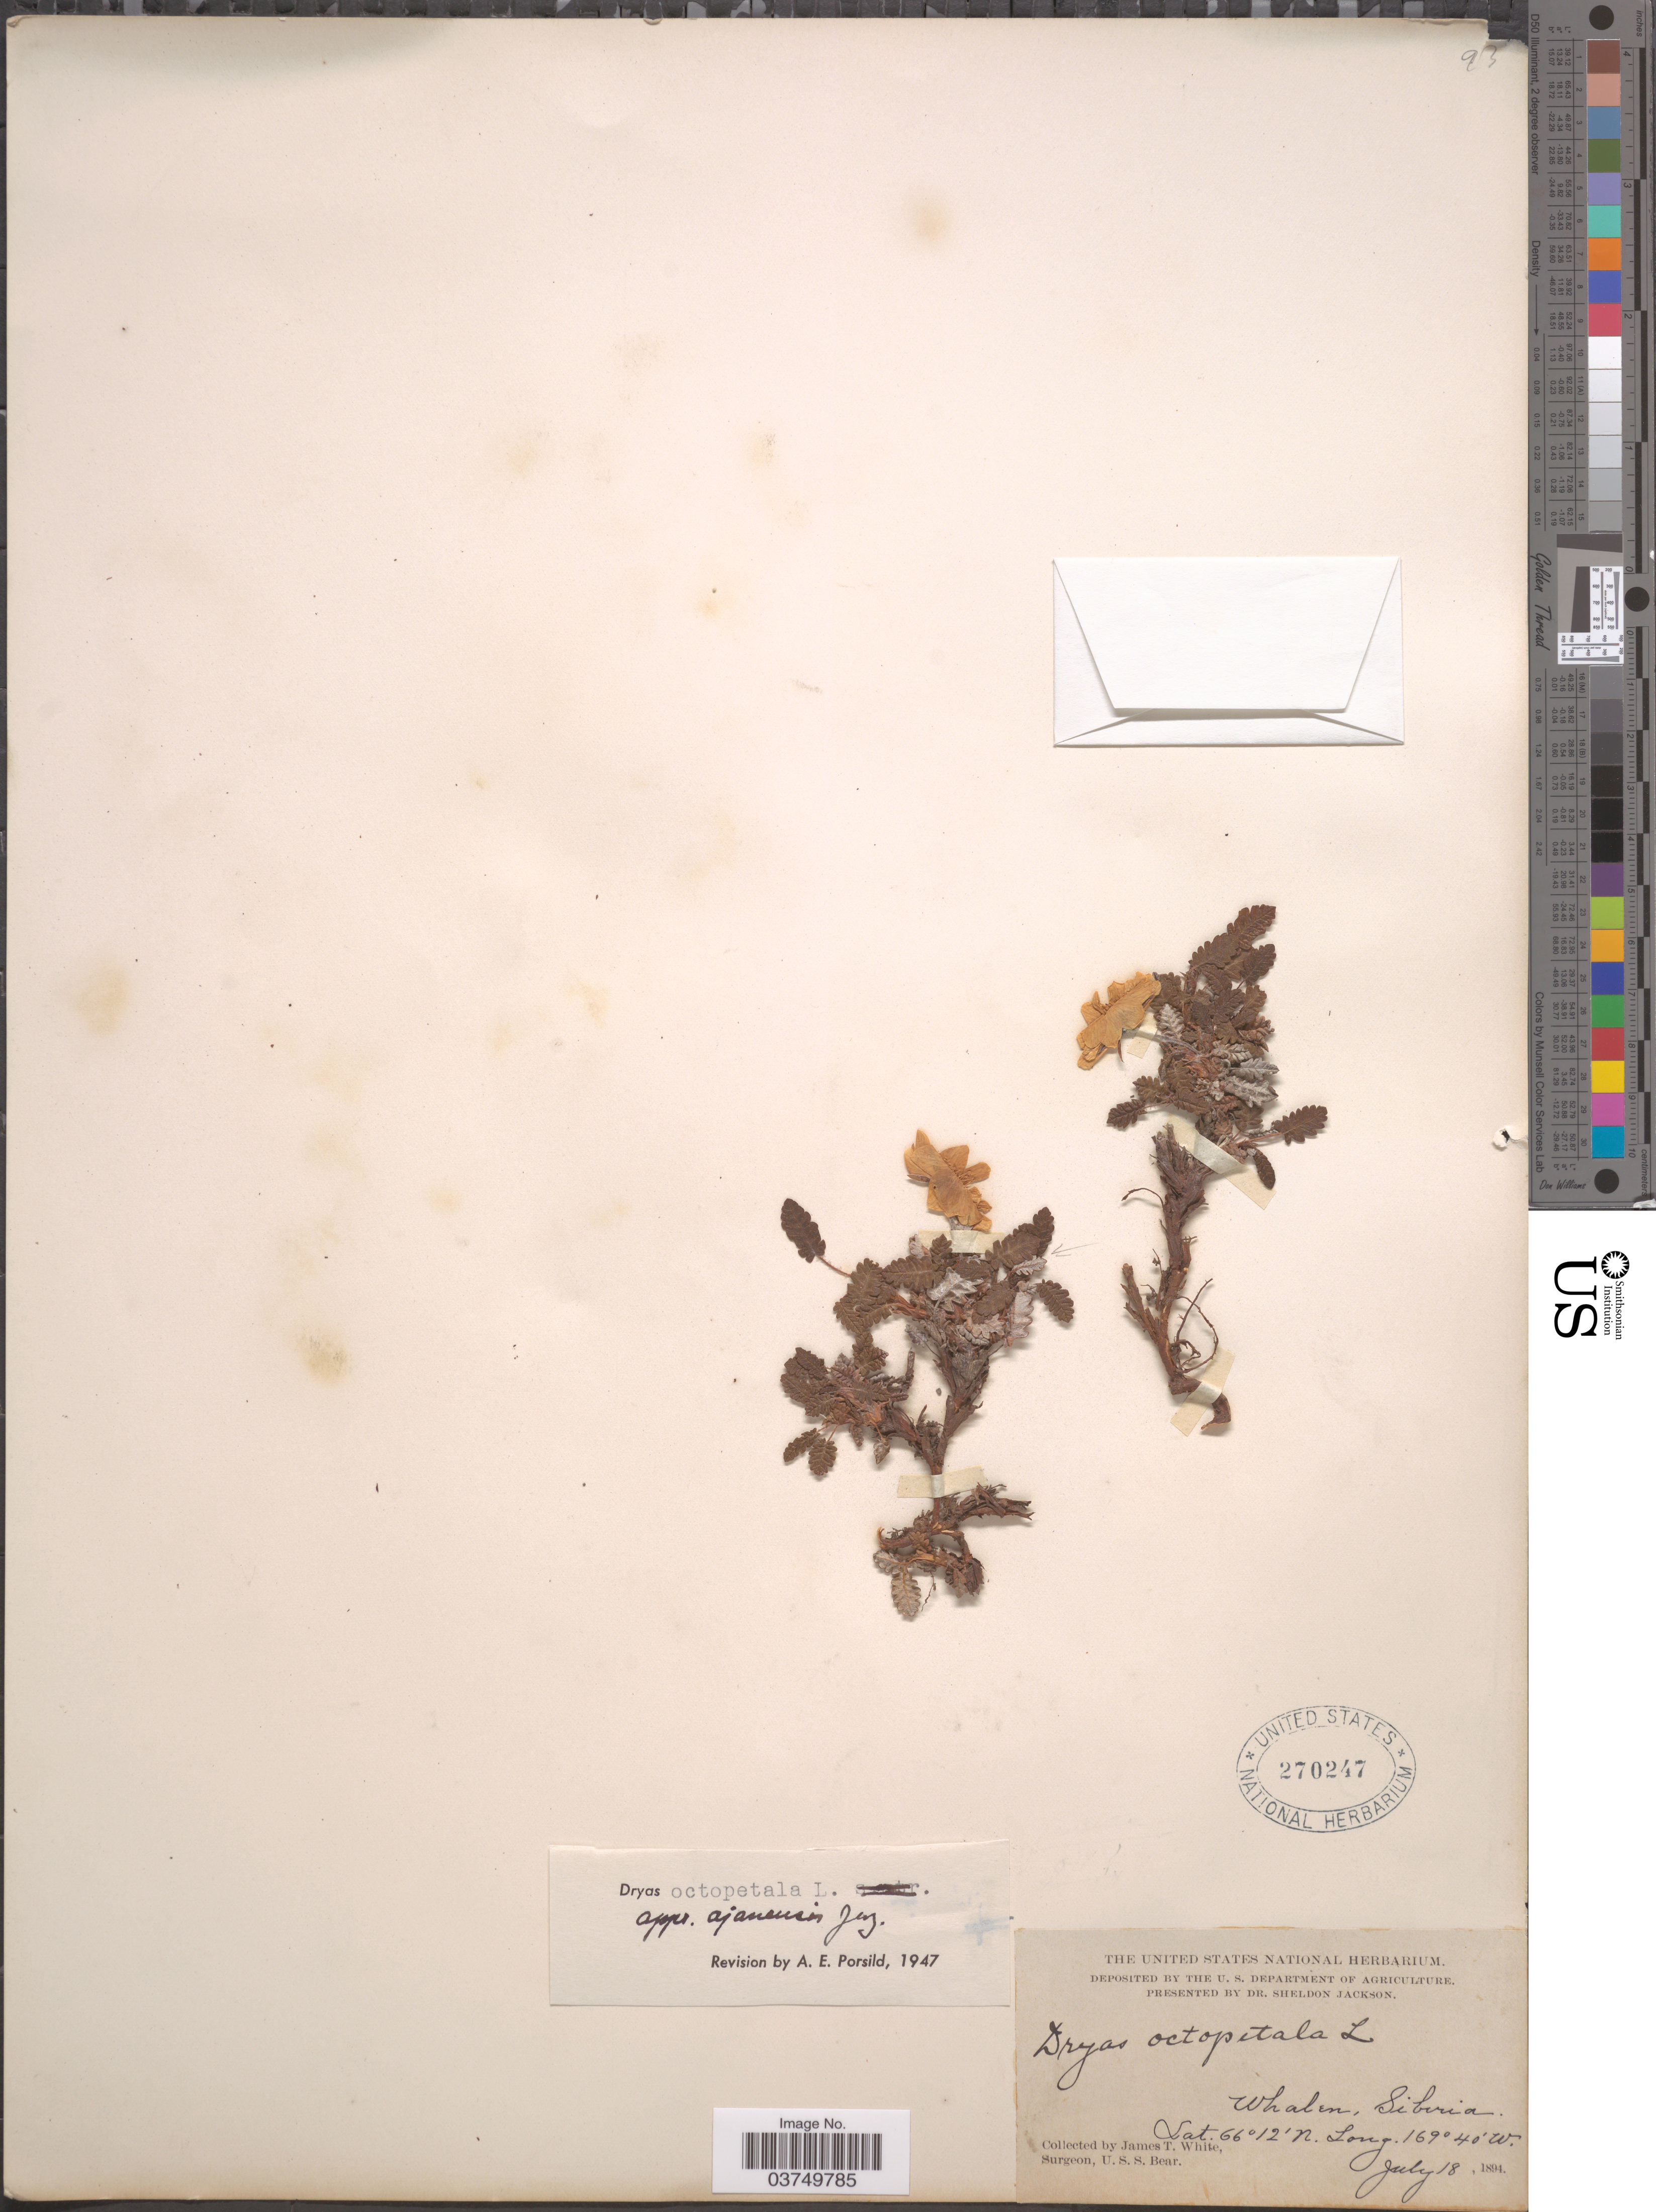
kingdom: Plantae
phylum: Tracheophyta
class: Magnoliopsida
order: Rosales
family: Rosaceae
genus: Dryas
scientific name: Dryas octopetala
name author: L.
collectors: J. T. White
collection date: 1894-07-18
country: Russian Federation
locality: Whalen, Siberia.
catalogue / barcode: US 270247